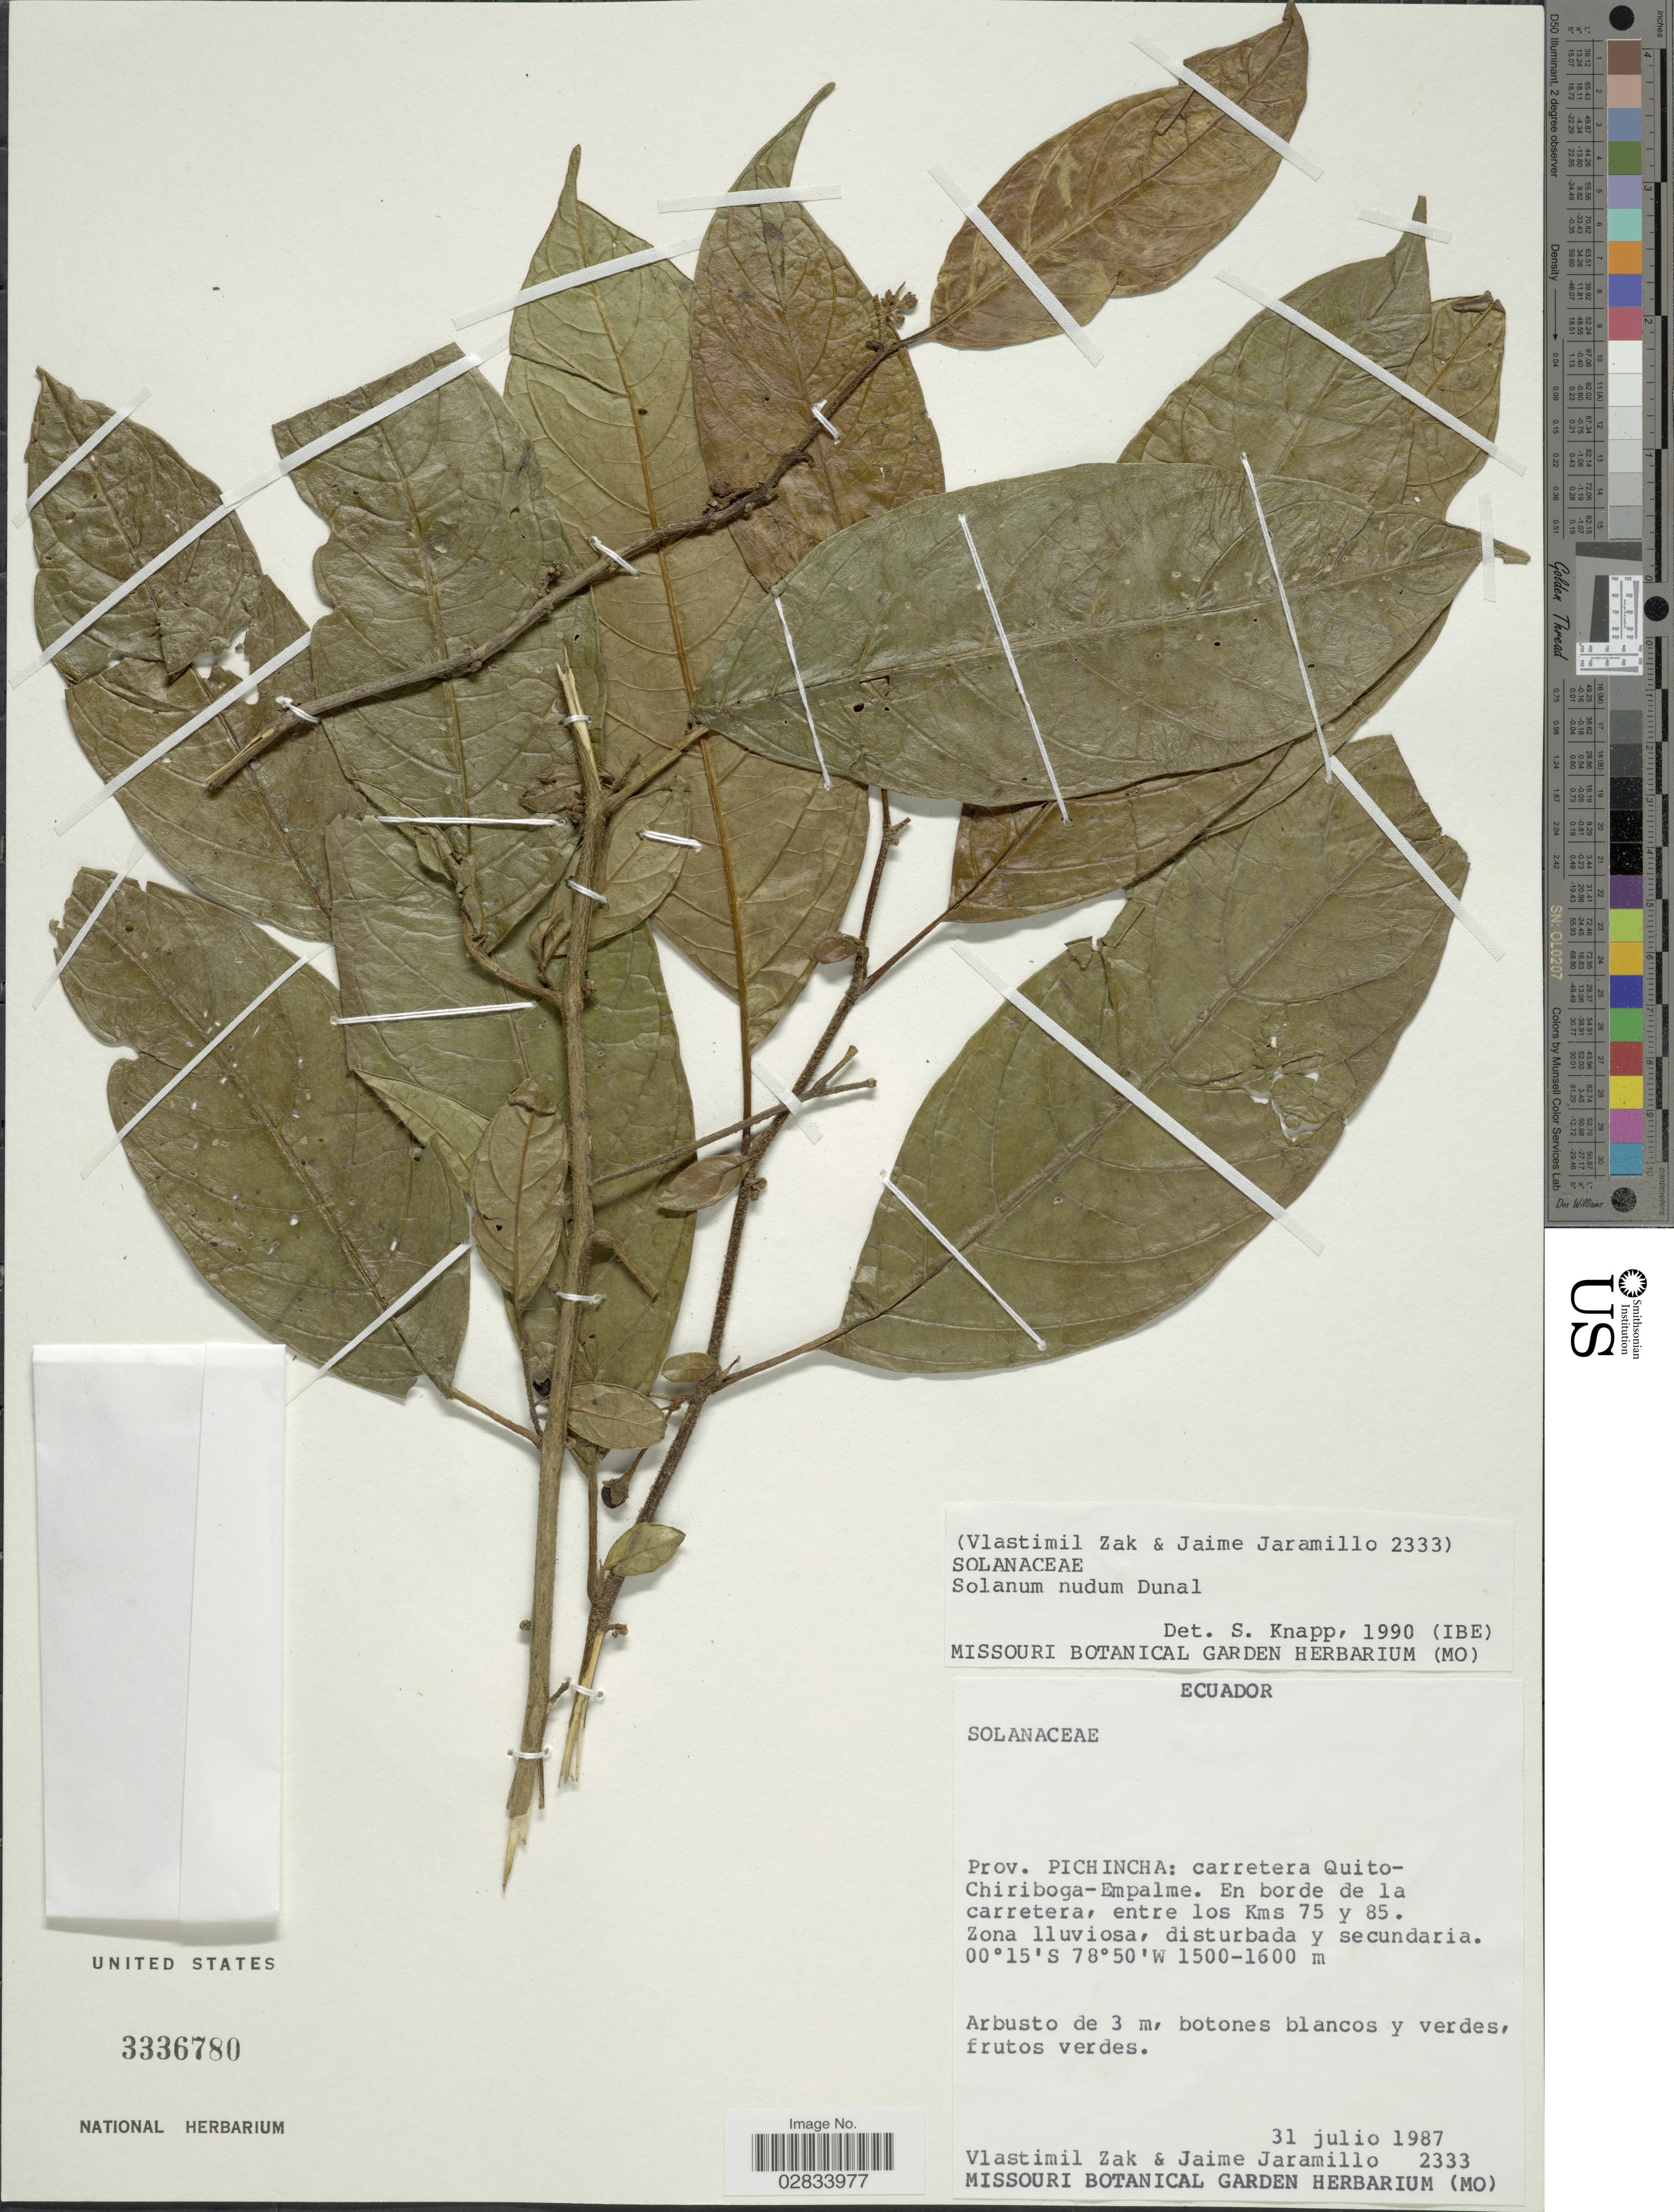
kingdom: Plantae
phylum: Tracheophyta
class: Magnoliopsida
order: Solanales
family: Solanaceae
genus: Solanum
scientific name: Solanum nudum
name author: Dunal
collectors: V. Zak & J. Jaramillo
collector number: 2333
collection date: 1987-07-31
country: Ecuador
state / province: Pichincha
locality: Prov. Pichincha: carretera Quito-Chiriboga-Empalme, En borde de la carretera, entre los Kms 75 y 85.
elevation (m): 1500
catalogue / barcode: US 3336780